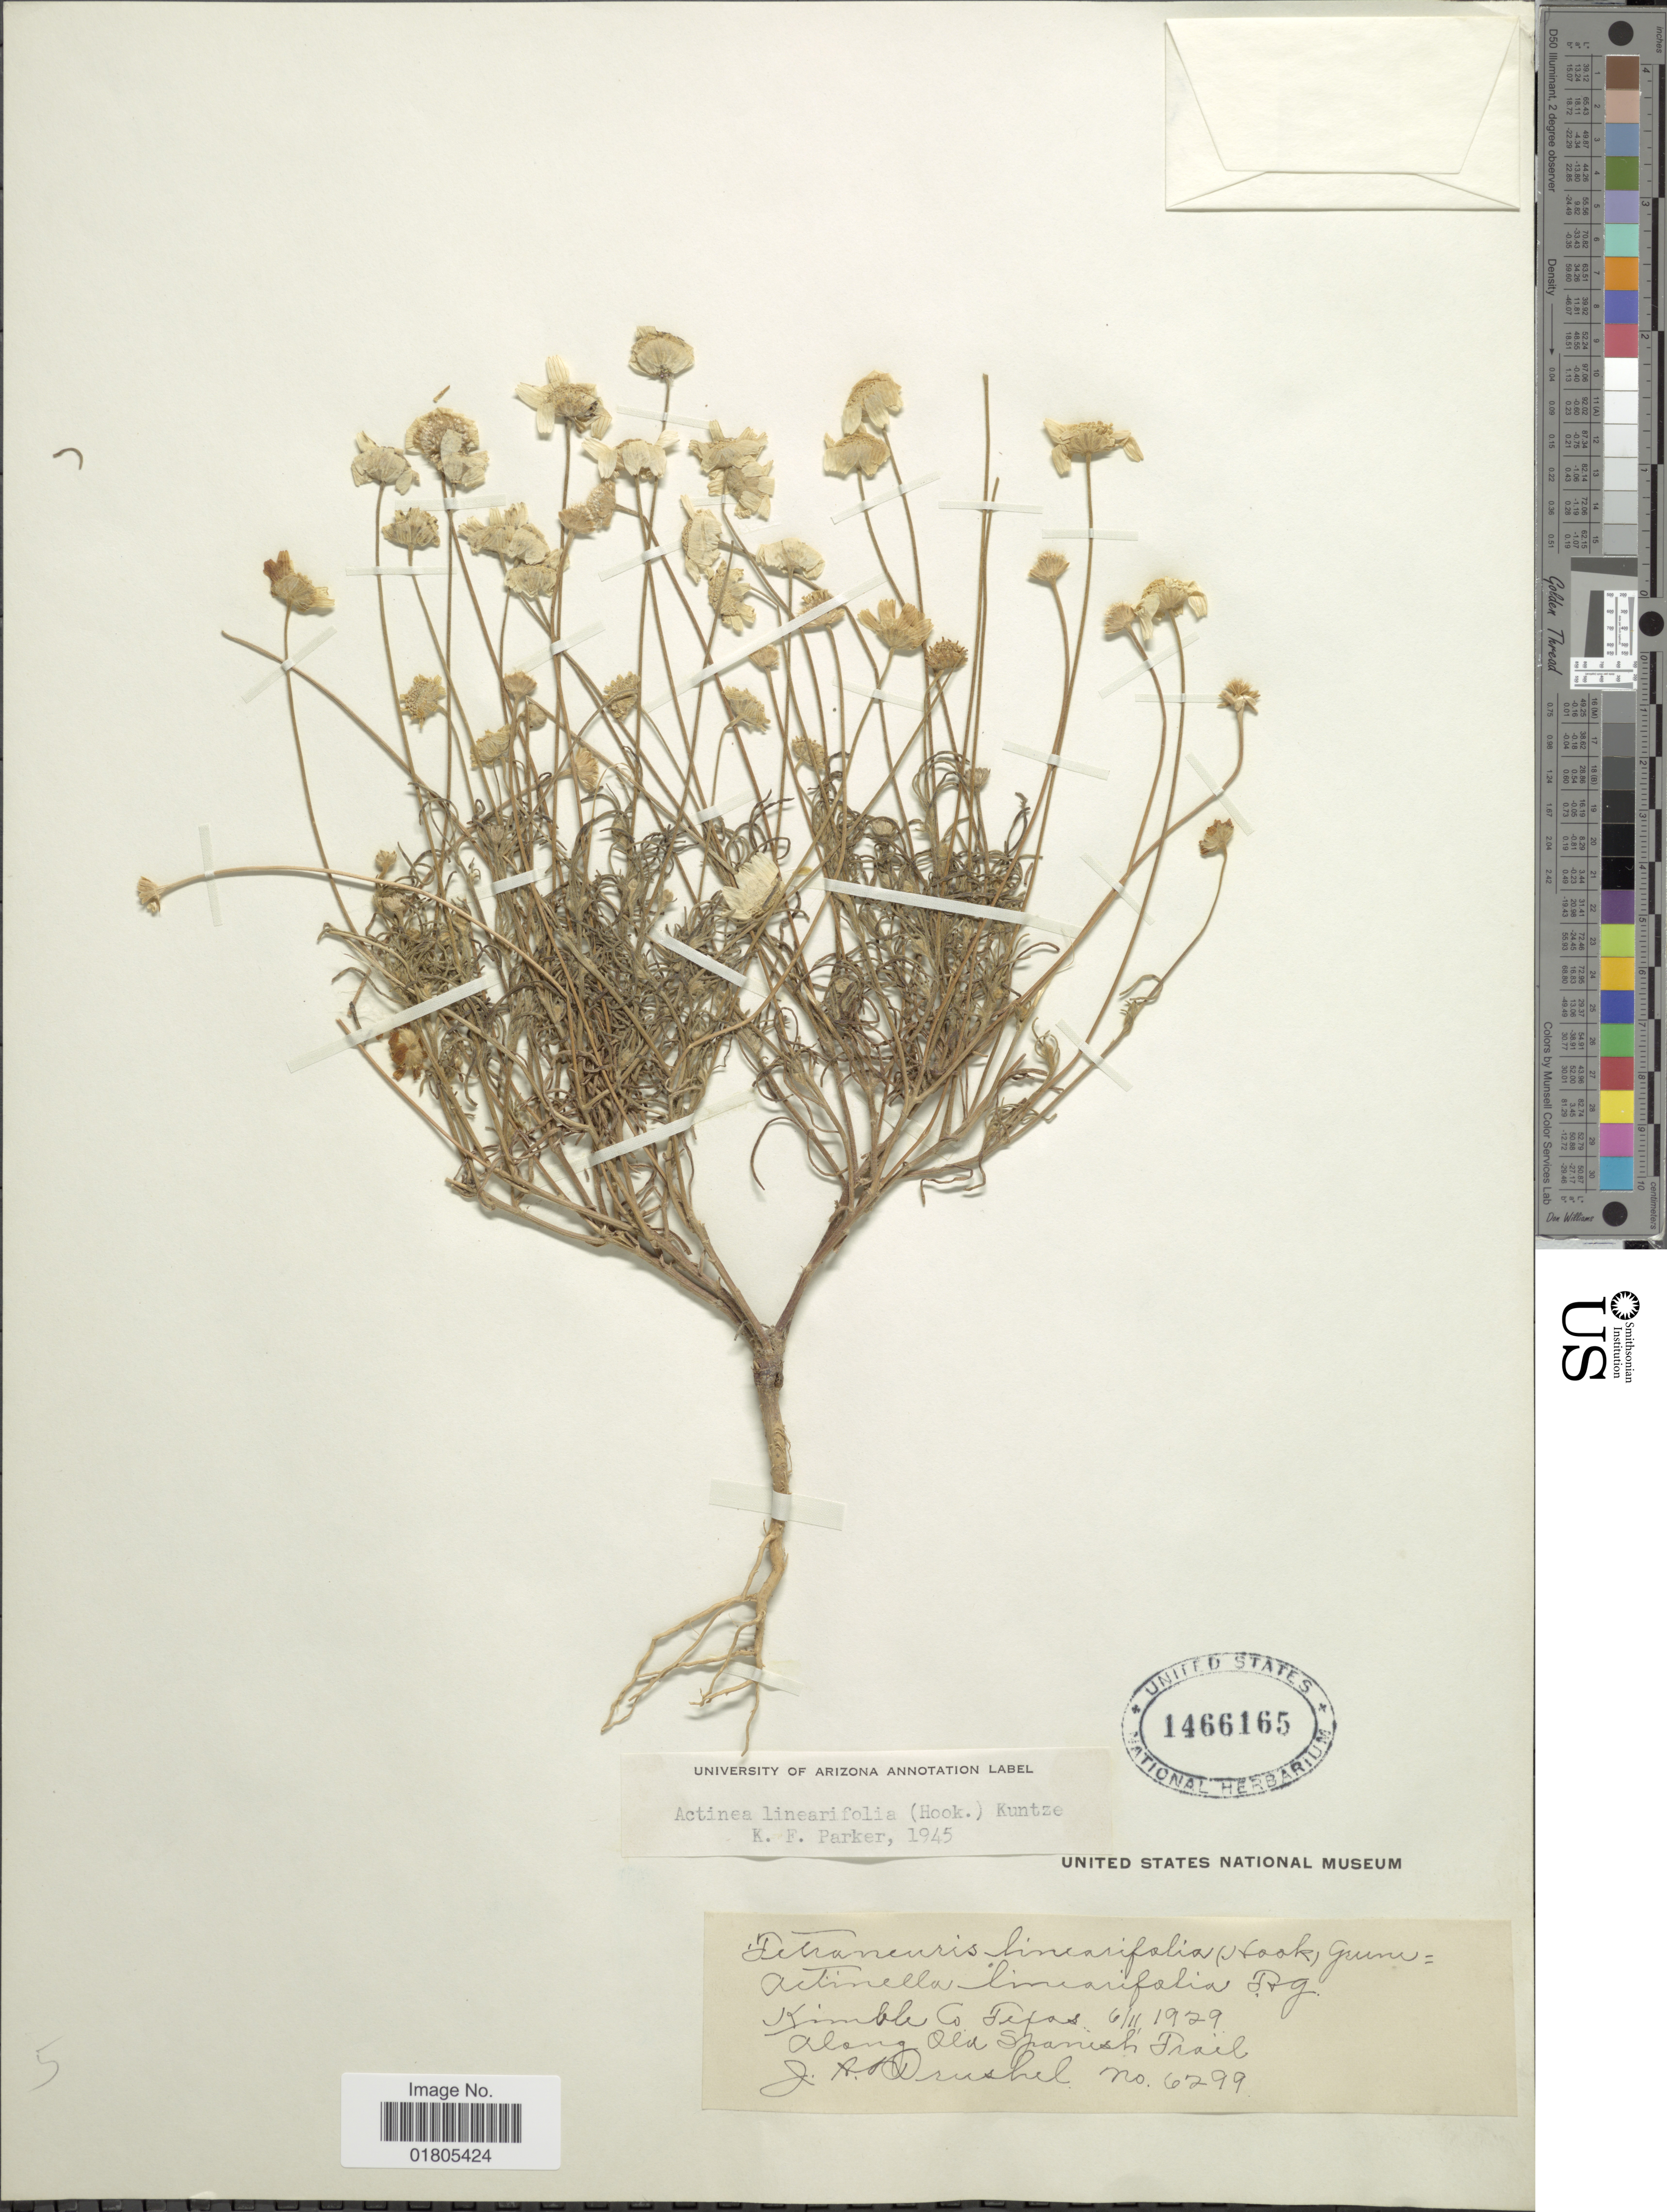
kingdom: Plantae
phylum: Tracheophyta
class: Magnoliopsida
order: Asterales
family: Asteraceae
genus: Actinea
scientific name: Actinea linearifolia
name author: (Hook.) Kuntze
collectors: J. A. Drushel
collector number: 6299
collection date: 1929-06-11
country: United States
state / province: Texas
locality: Kimble Co., Texas. Along Old Spanish Trail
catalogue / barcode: US 1466165